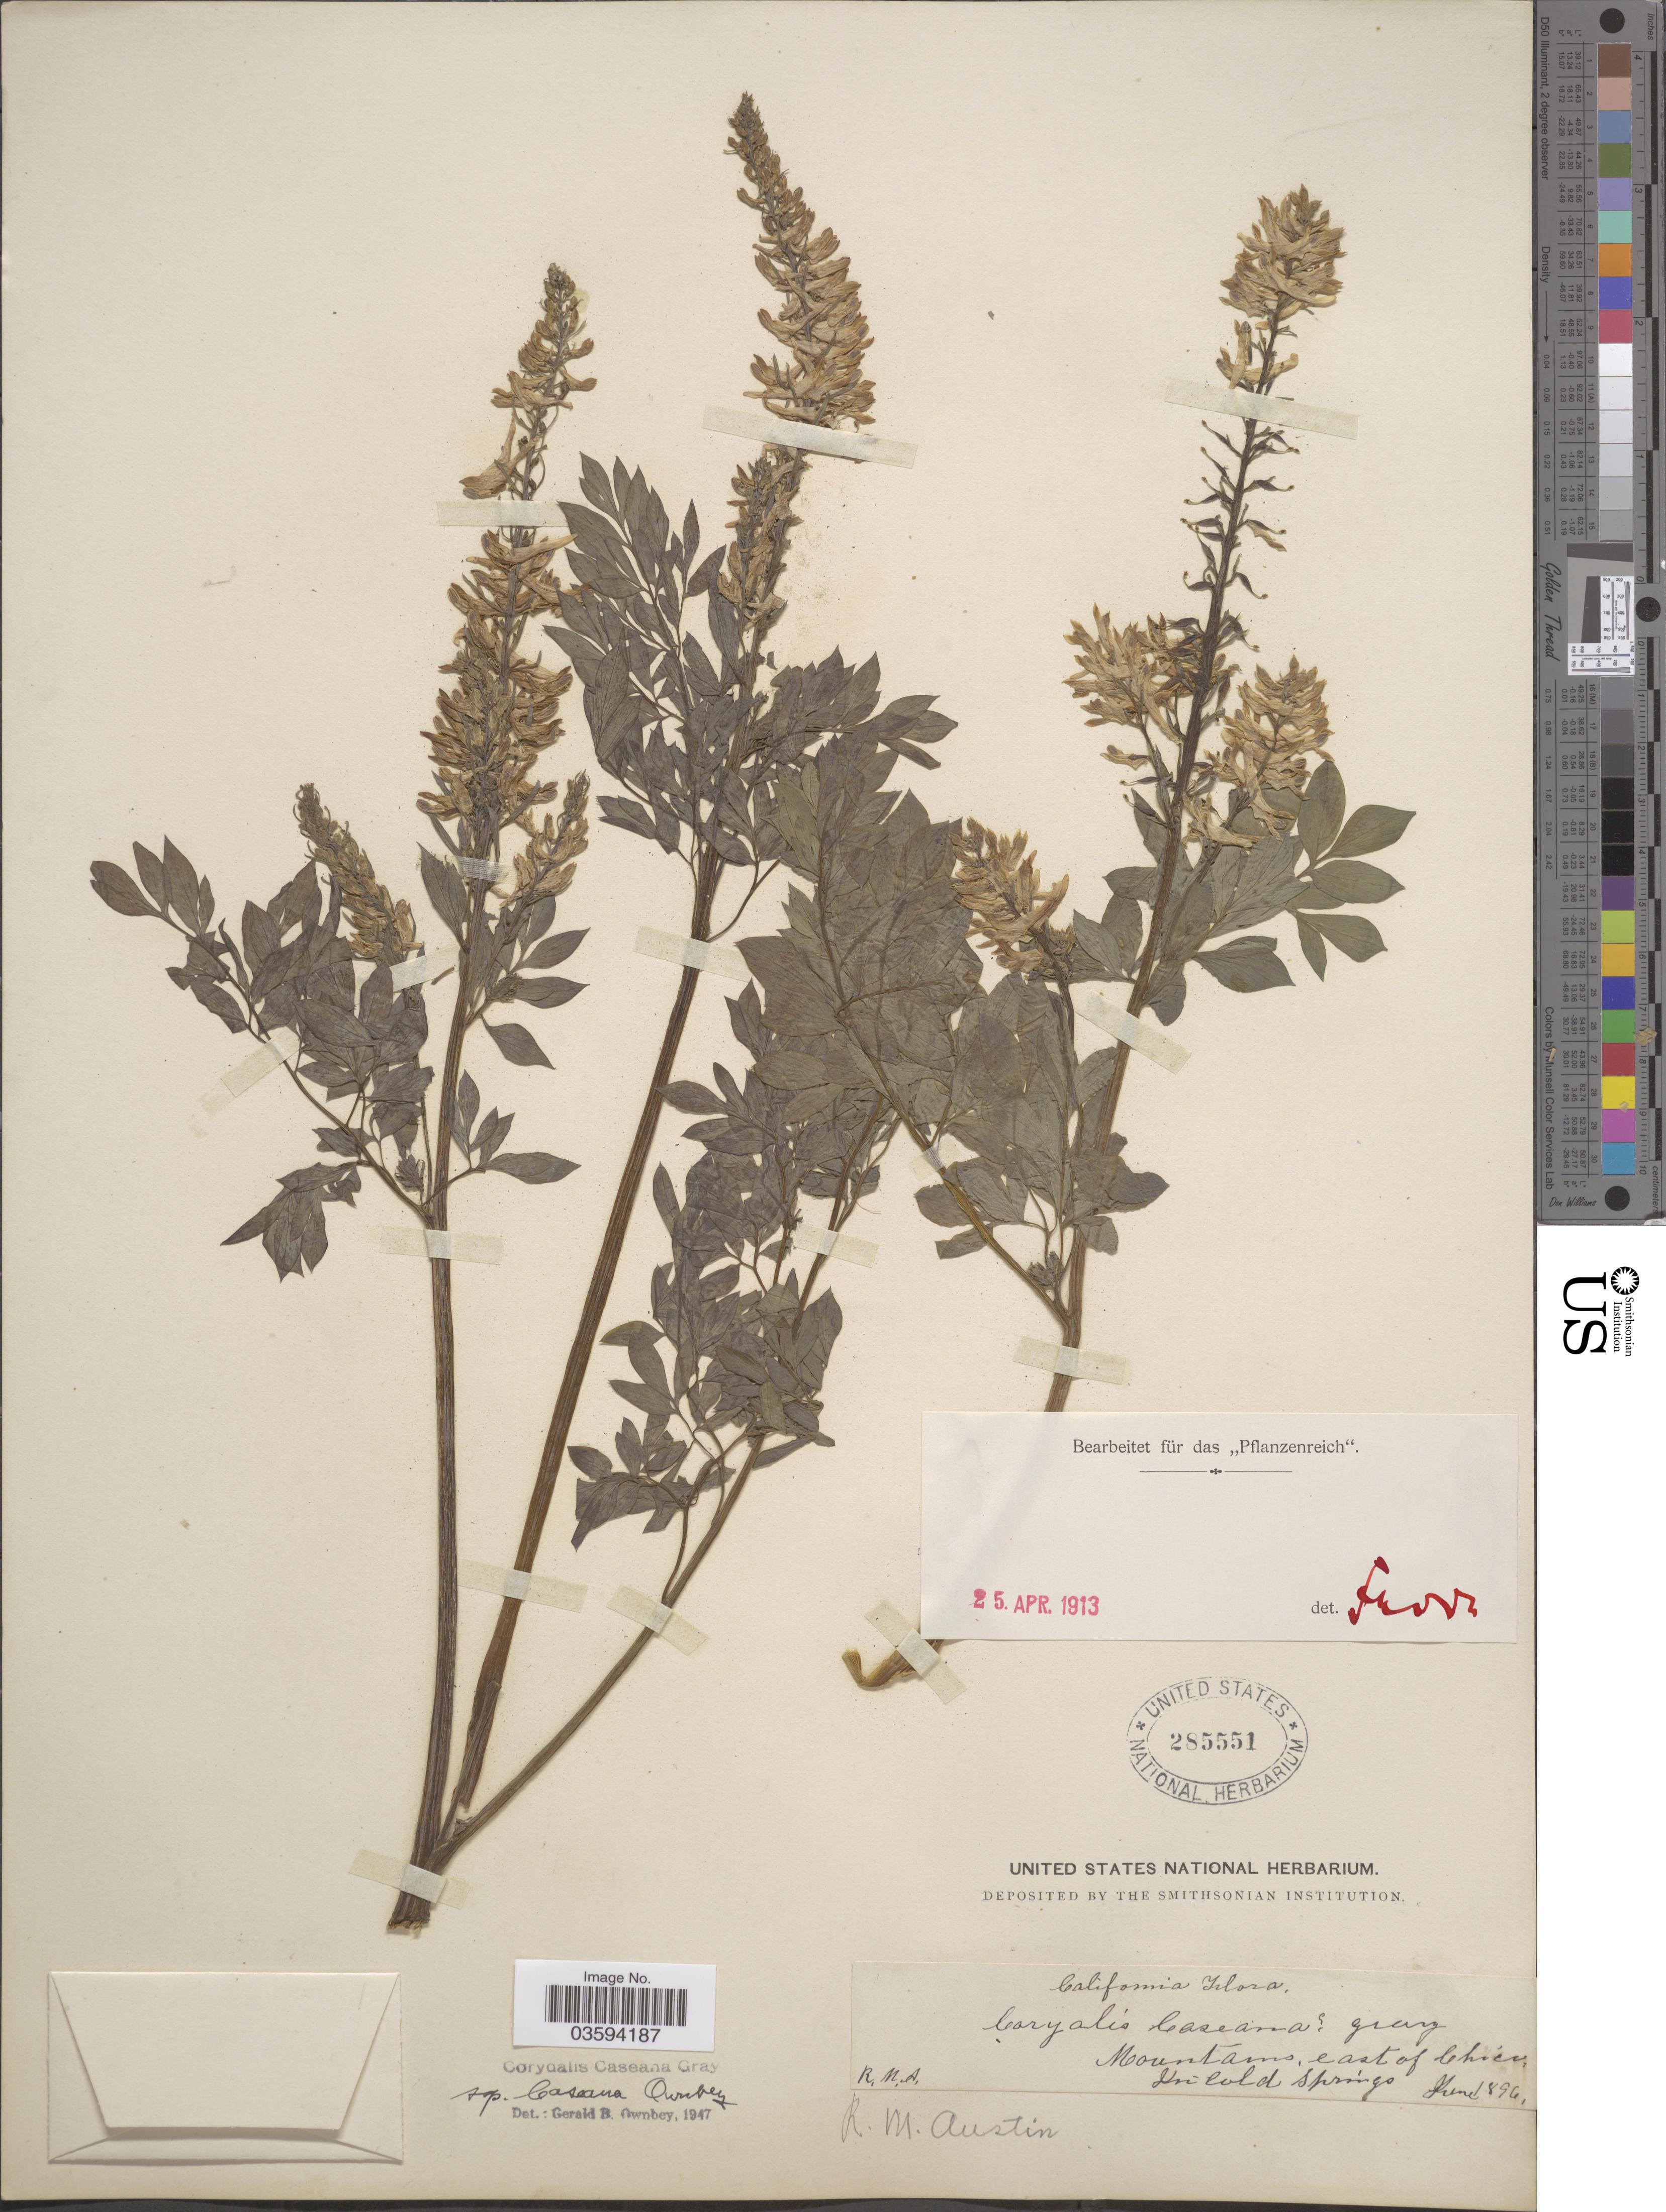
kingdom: Plantae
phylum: Tracheophyta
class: Magnoliopsida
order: Ranunculales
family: Papaveraceae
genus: Corydalis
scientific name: Corydalis caseana subsp. caseana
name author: A. Gray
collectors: R. Austin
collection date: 1896-06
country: United States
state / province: California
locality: Mountains, east of Chica. In cold springs.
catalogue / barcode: US 285551